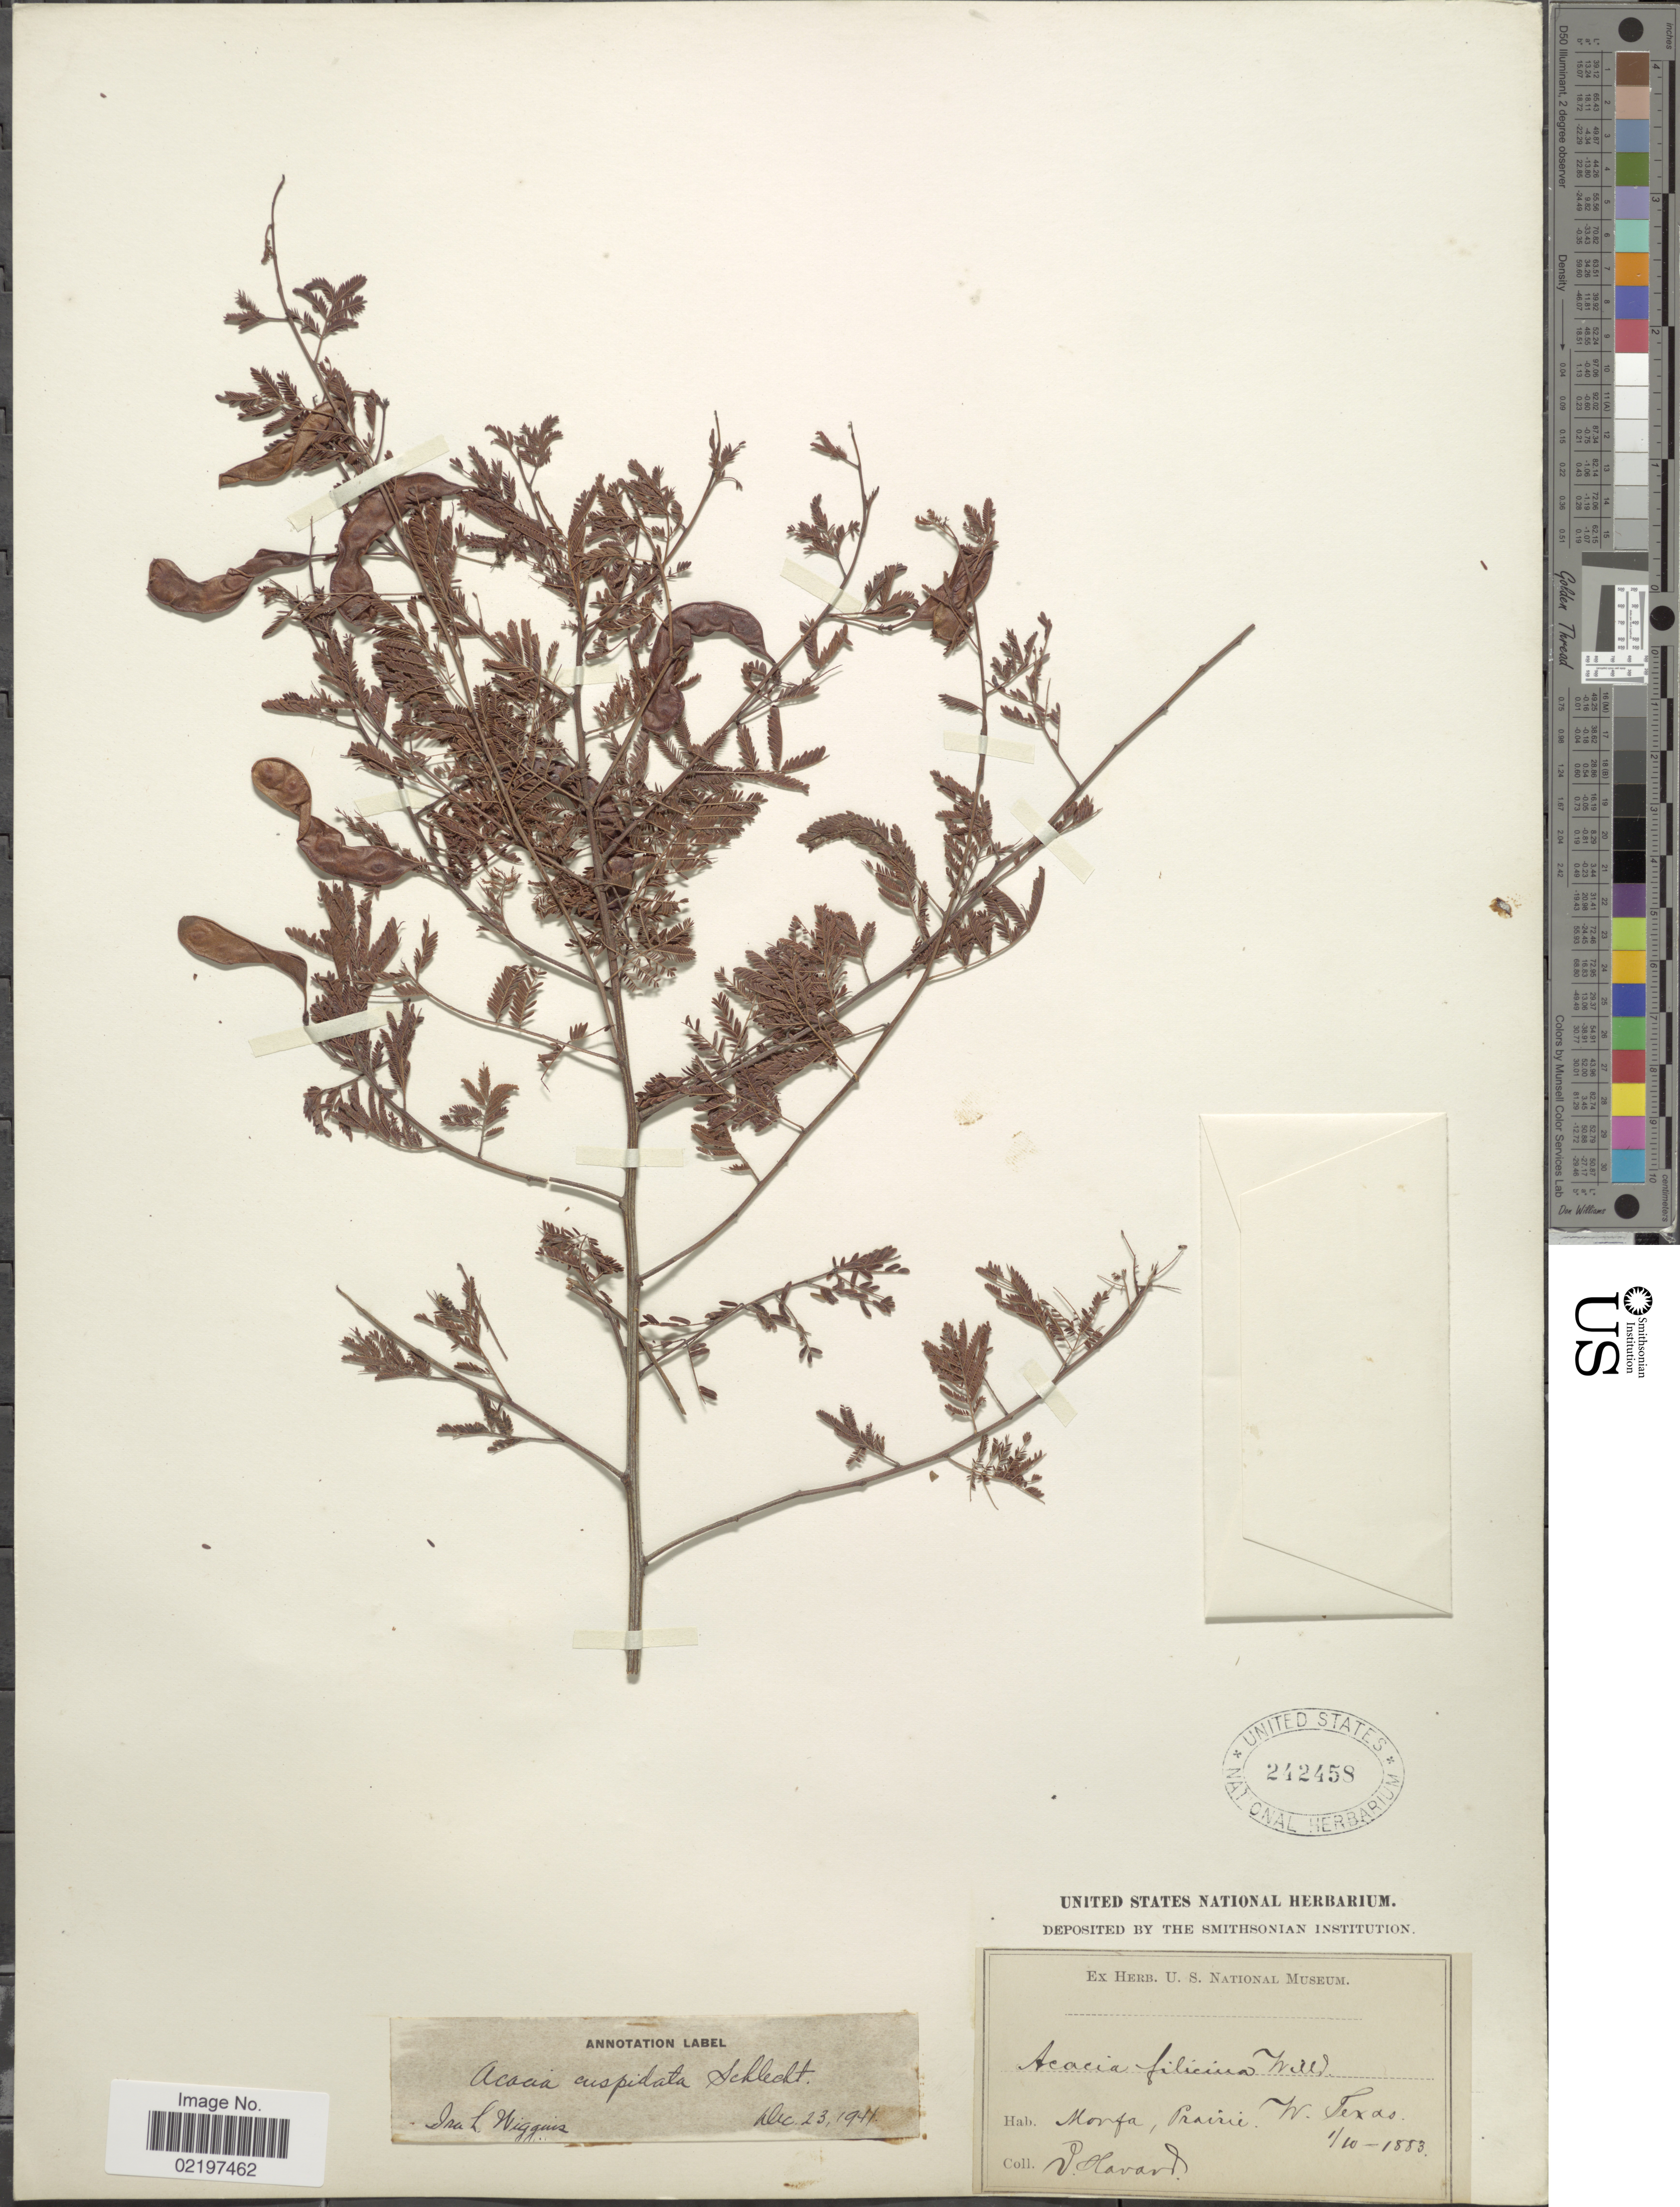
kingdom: Plantae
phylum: Tracheophyta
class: Magnoliopsida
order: Fabales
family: Fabaceae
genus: Acaciella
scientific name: Acaciella angustissima var. texensis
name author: (Nutt. ex Torr. & A. Gray) L. Rico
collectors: V. Havard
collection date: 1883-01-10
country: United States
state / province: Texas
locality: Morfa, Prairie, W. Texas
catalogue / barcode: US 242458